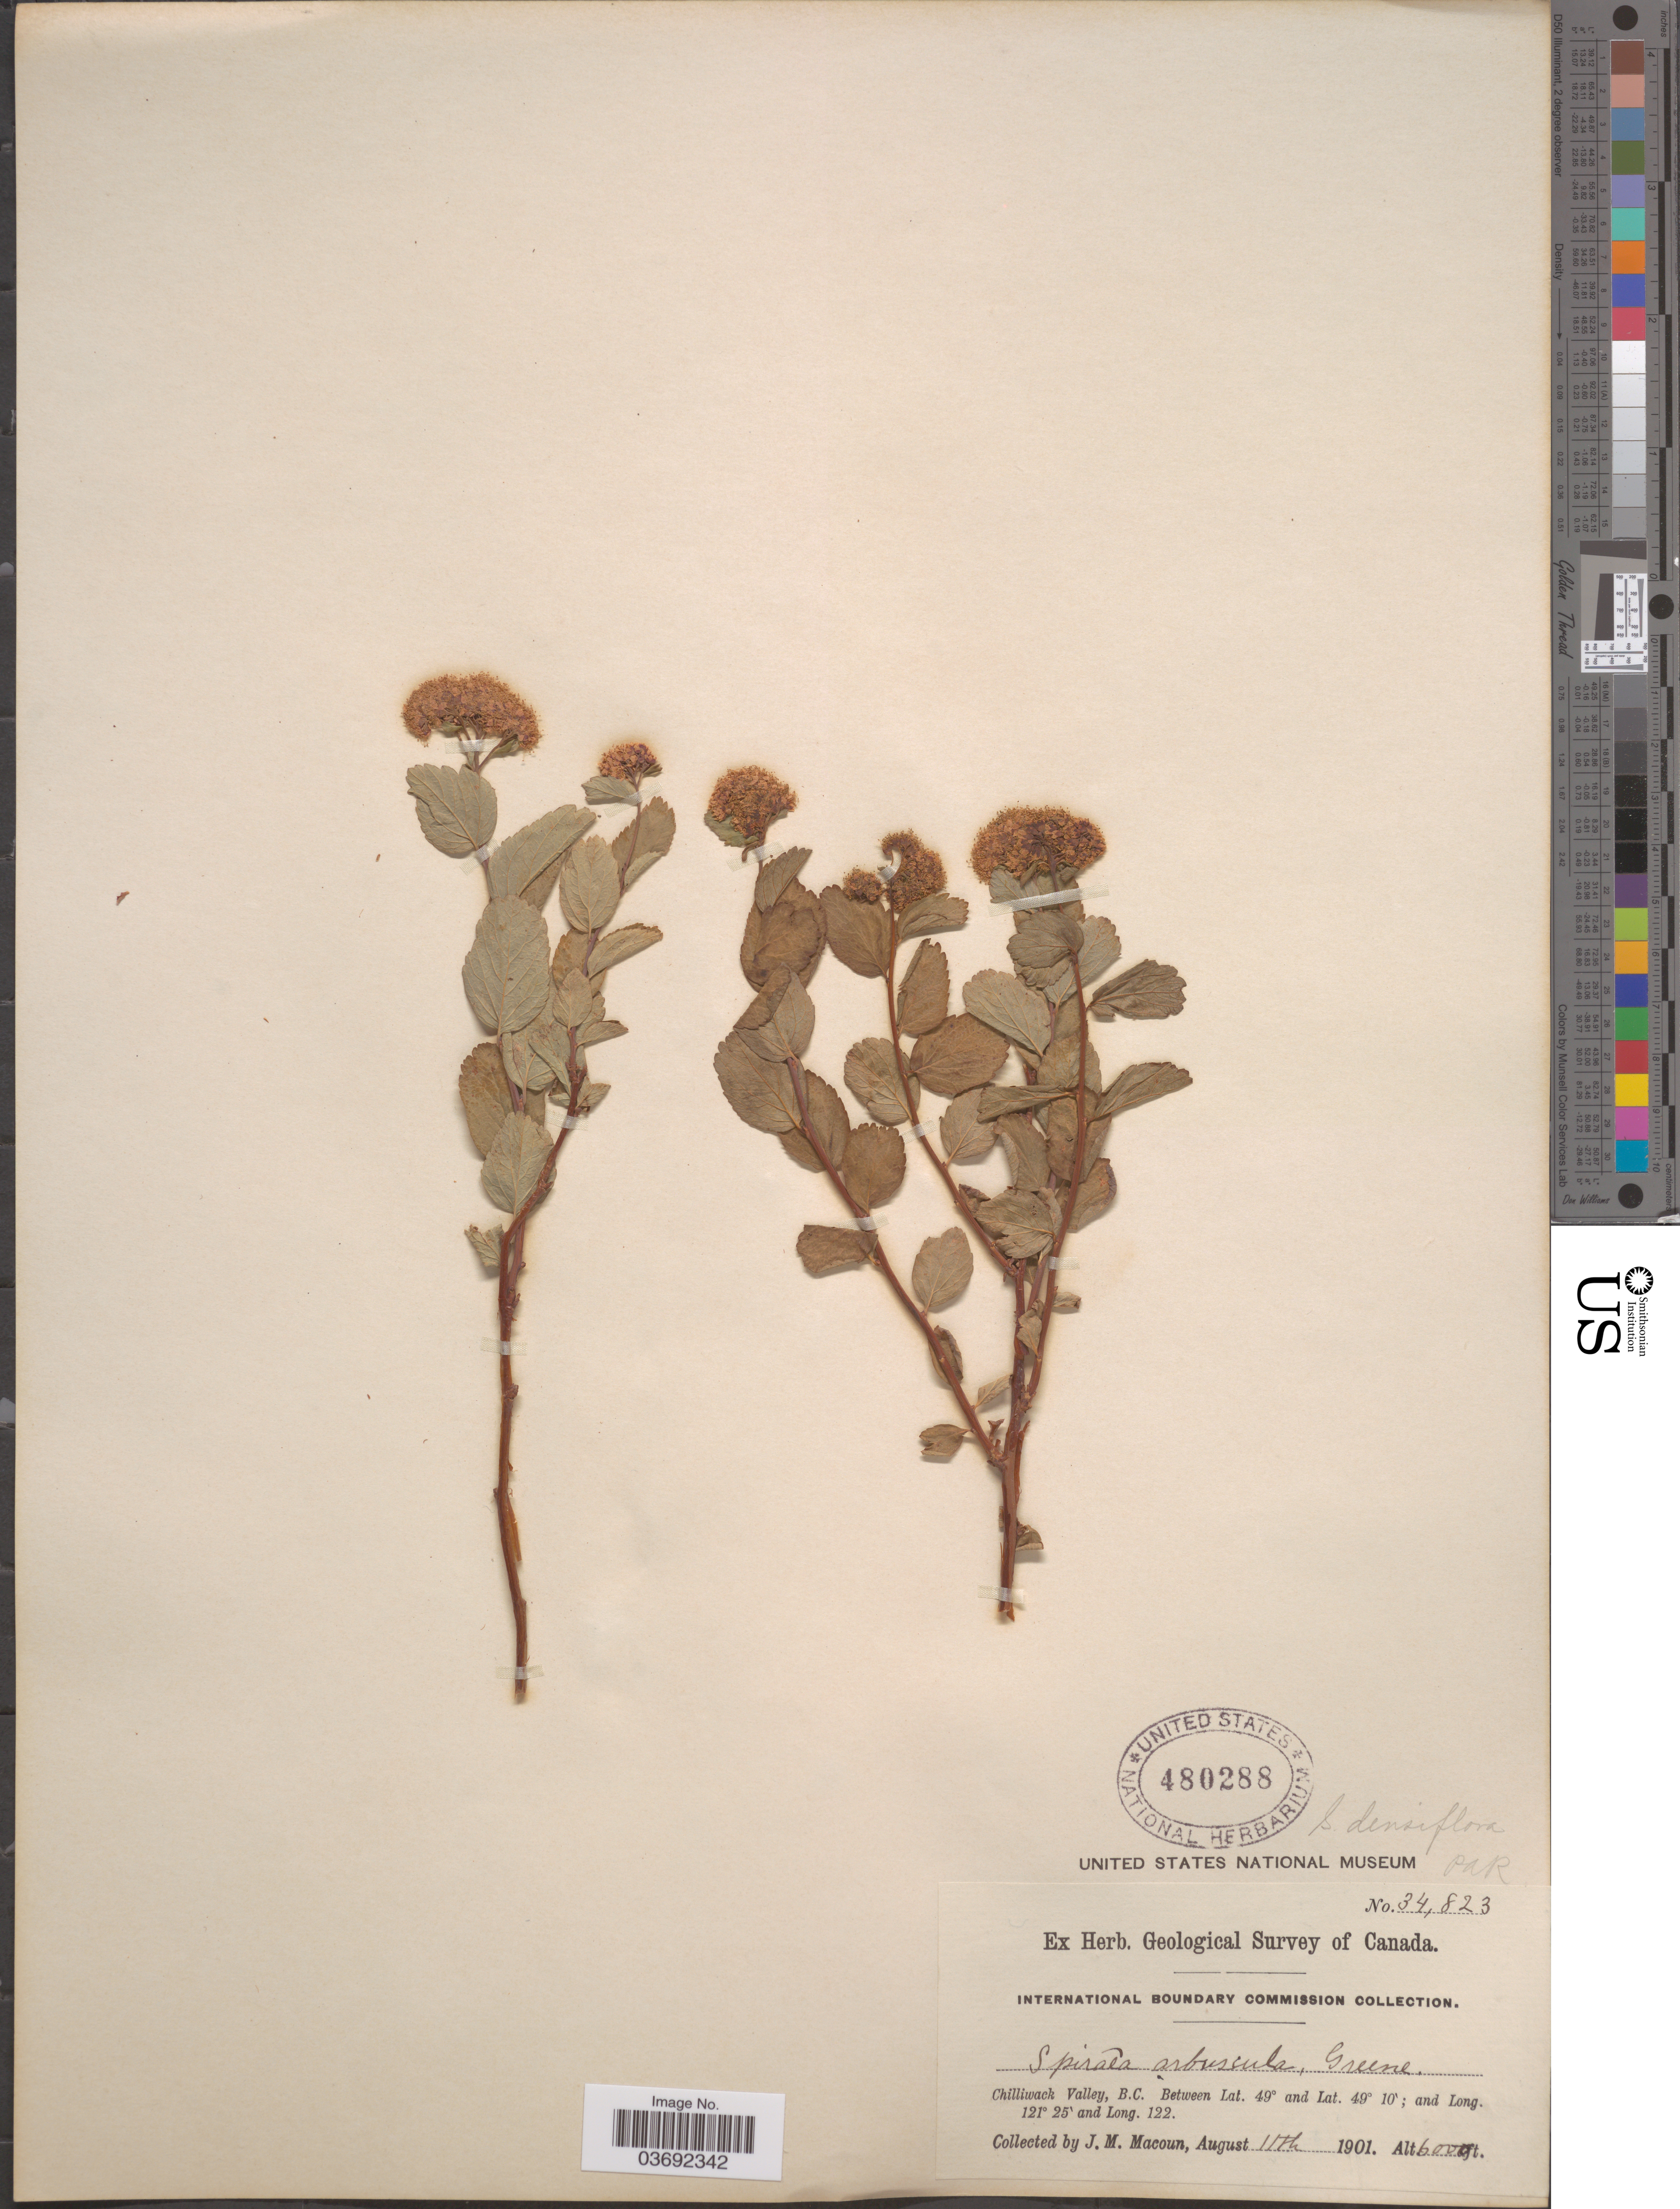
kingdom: Plantae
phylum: Tracheophyta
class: Magnoliopsida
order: Rosales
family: Rosaceae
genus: Spiraea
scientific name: Spiraea densiflora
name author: Nutt. ex Greenm.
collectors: J. M. Macoun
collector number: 34823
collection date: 1901-08-11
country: Canada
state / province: British Columbia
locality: Chilliwack Valley.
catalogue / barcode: US 480288